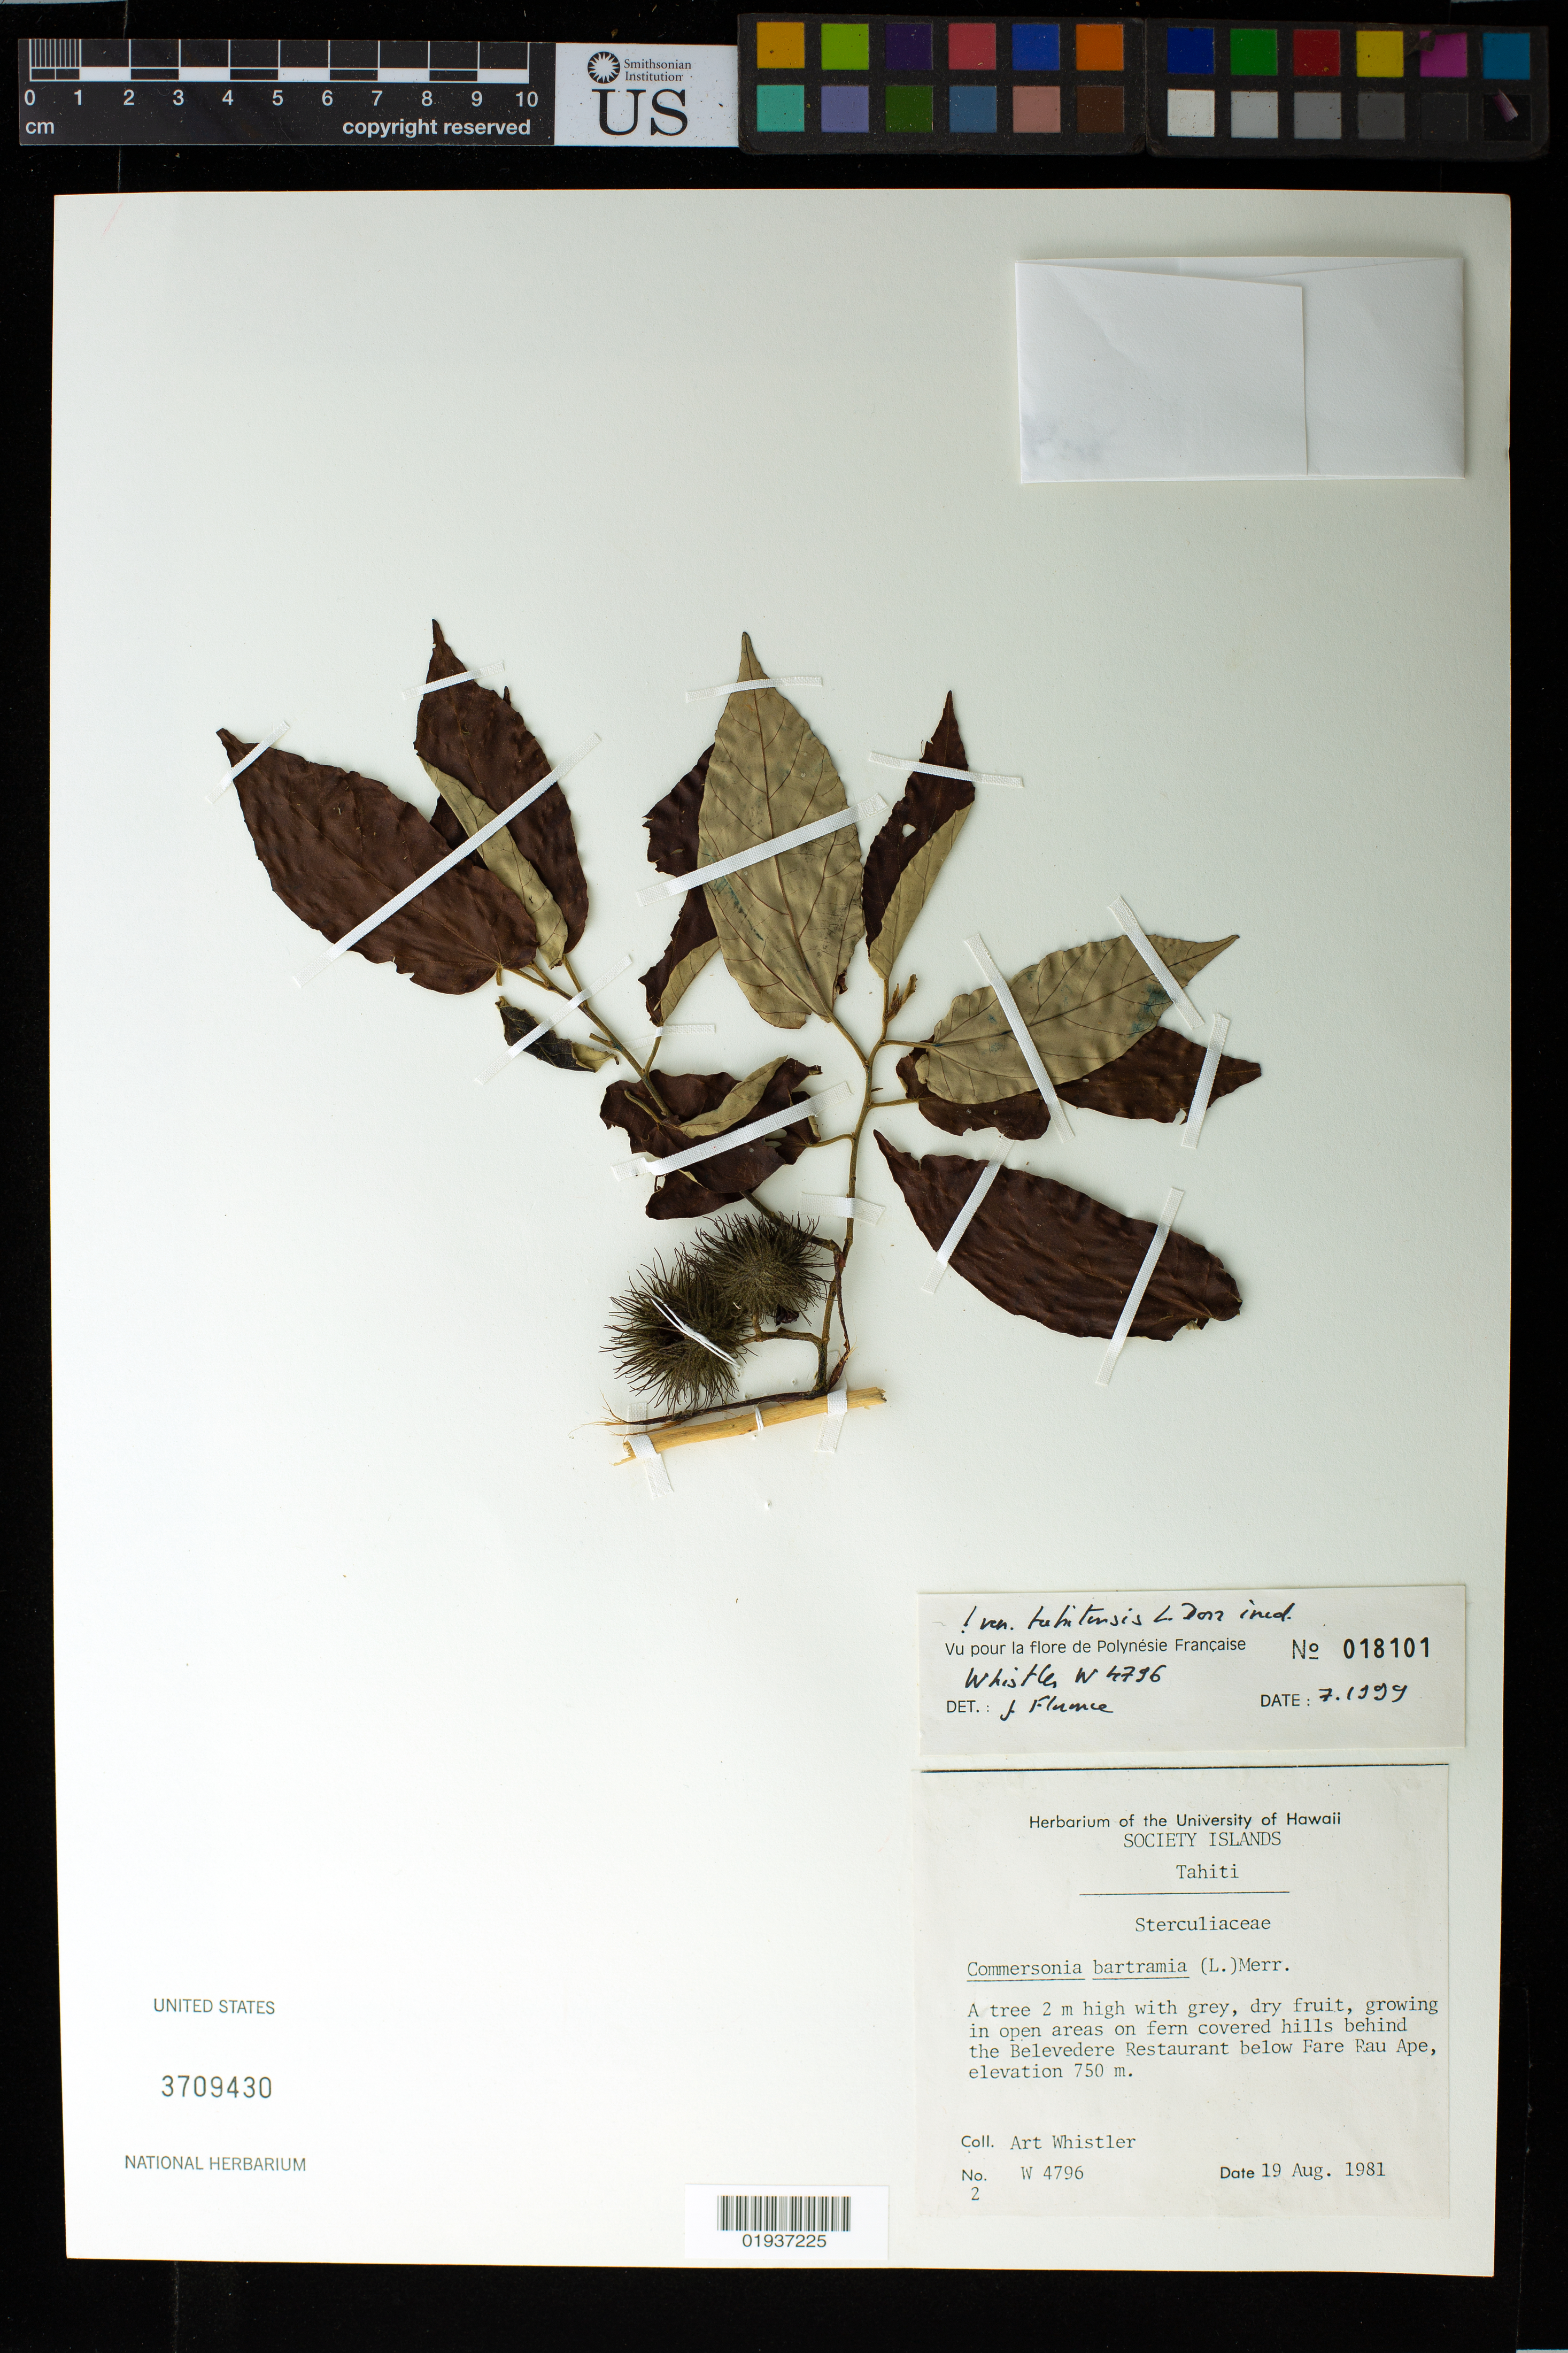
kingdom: Plantae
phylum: Tracheophyta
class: Magnoliopsida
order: Malvales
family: Malvaceae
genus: Commersonia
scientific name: Commersonia tahitensis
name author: (Dorr) C.F. Wilkins & Whitlock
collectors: A. Whistler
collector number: W 4796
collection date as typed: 19 August 1981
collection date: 1981-08-19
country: French Polynesia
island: Tahiti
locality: On fern covered hills behind the Belvedere Restaurant, below Fare Rau Ape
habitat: Open areas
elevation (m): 75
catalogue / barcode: US 3709430